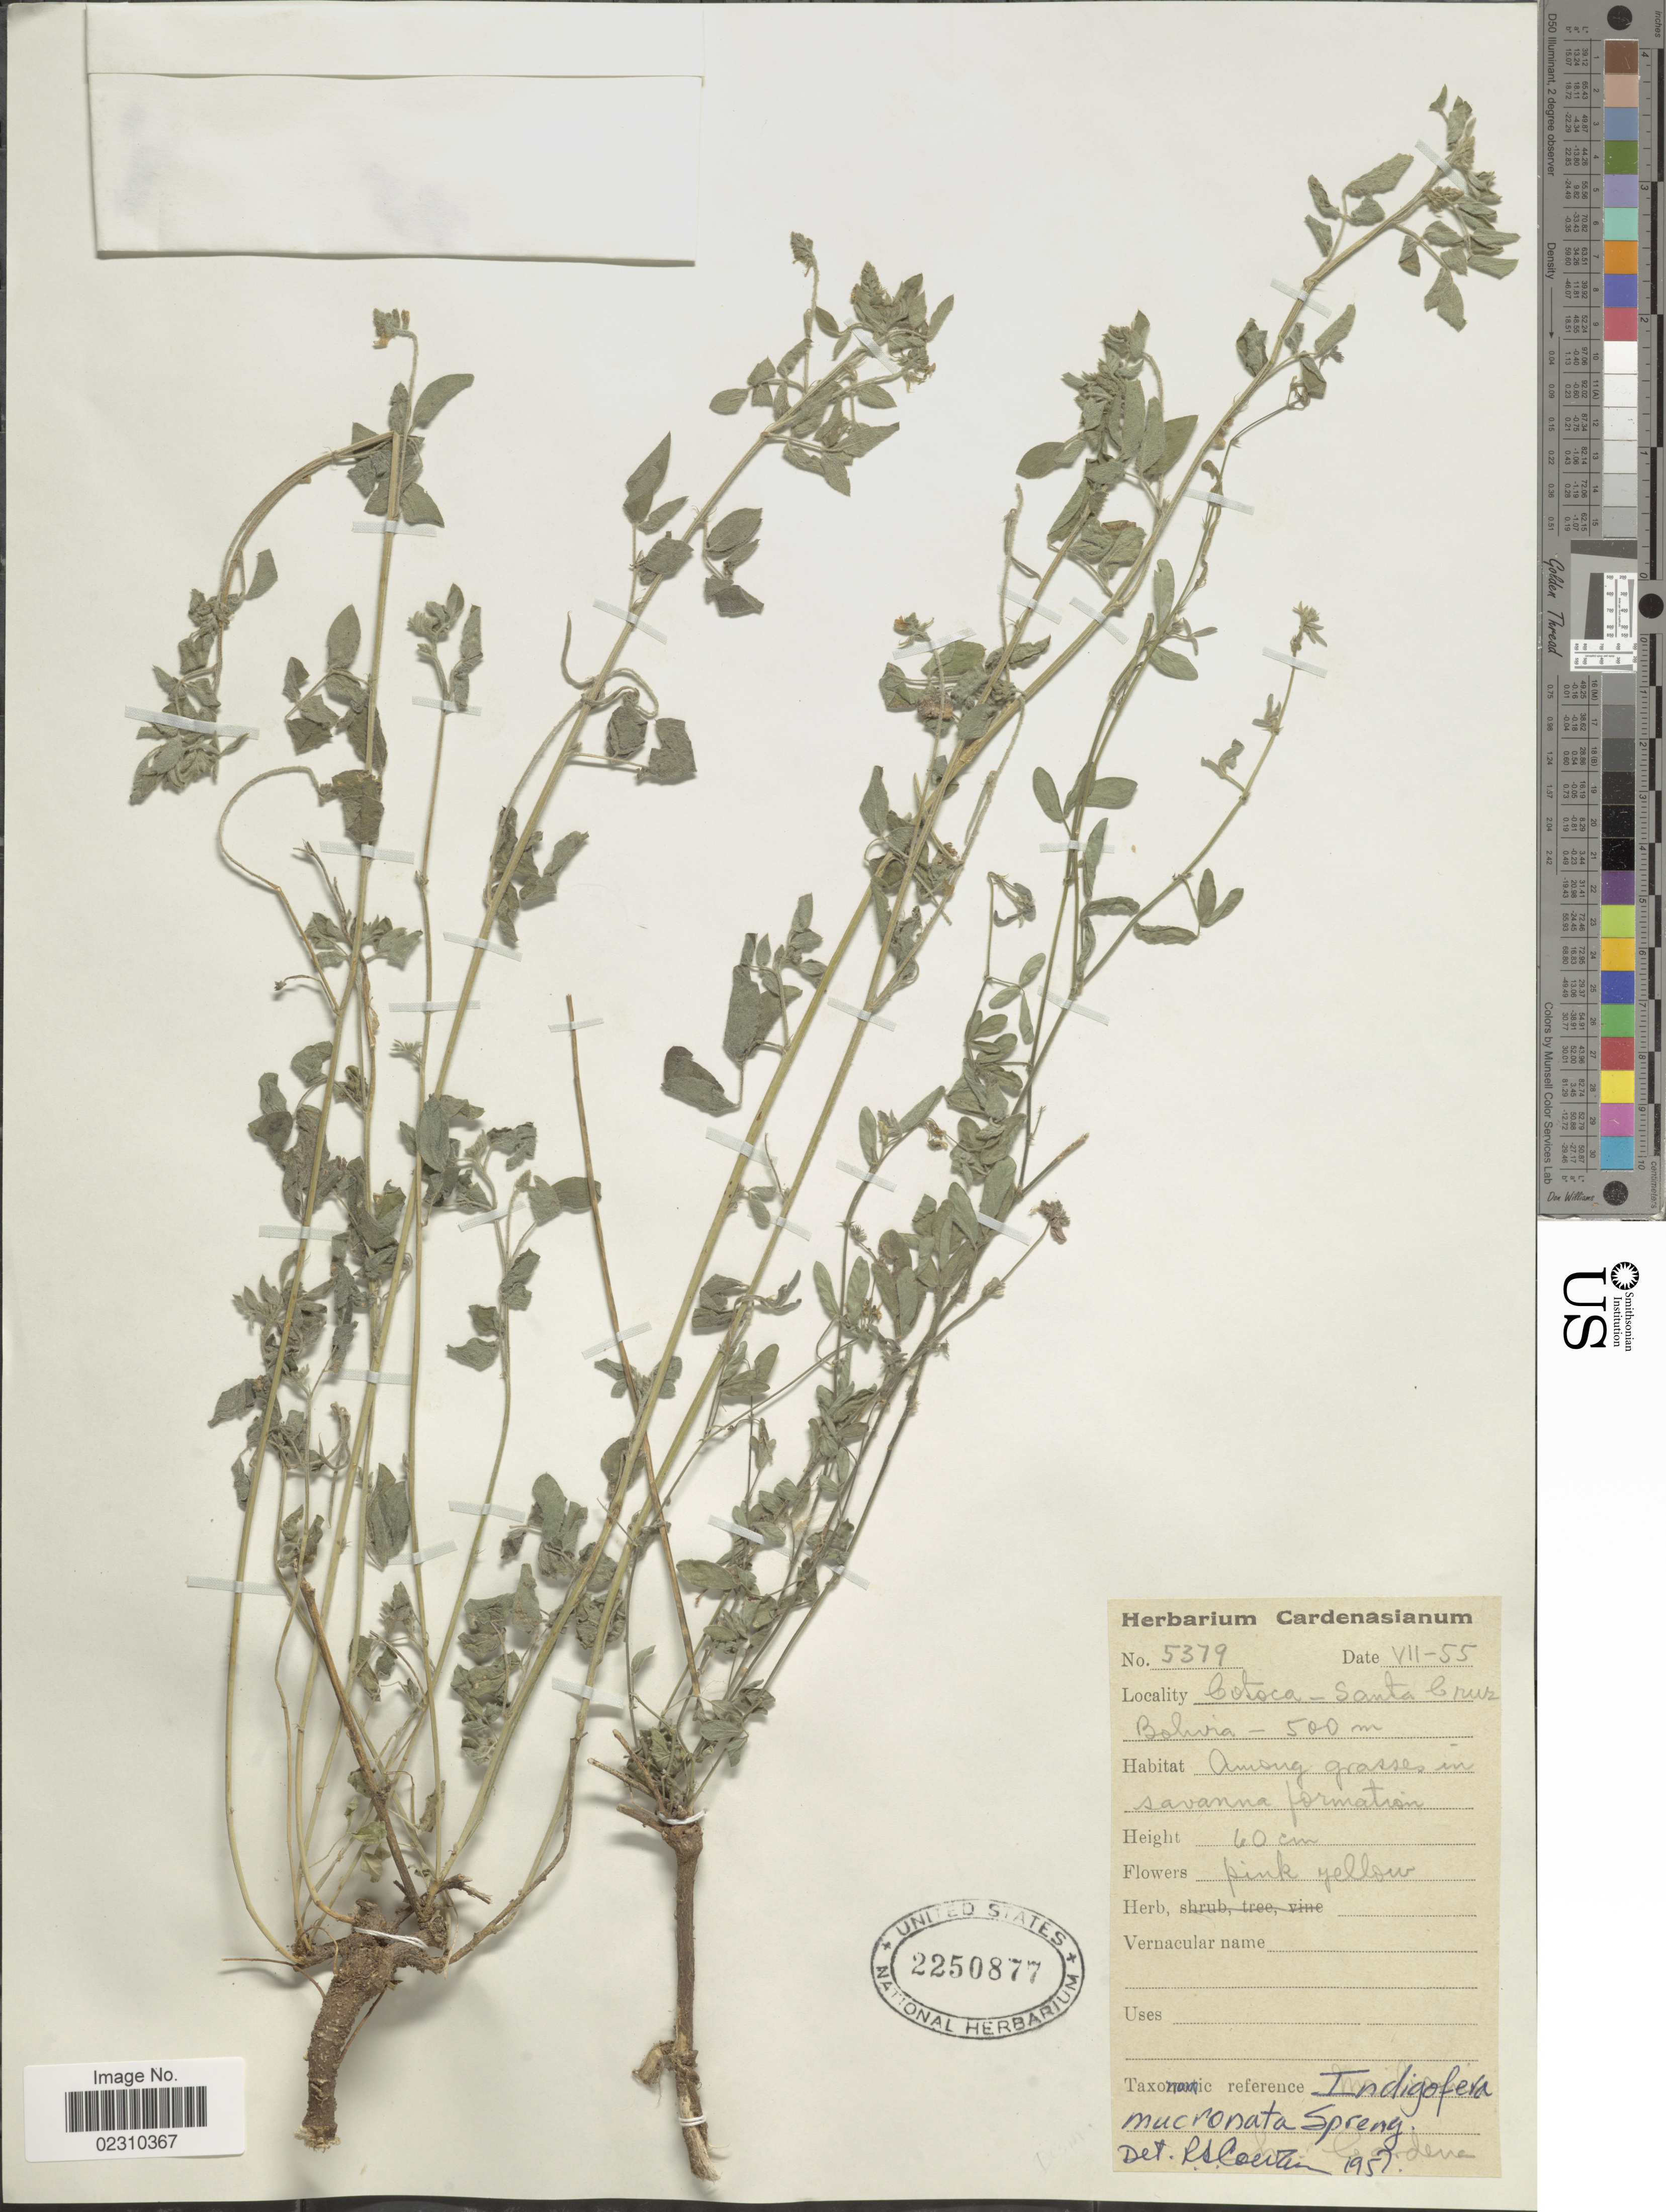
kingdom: Plantae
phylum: Tracheophyta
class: Magnoliopsida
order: Fabales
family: Fabaceae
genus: Indigofera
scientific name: Indigofera mucronata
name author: Lam.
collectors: Herbarium Cardenasianum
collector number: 5379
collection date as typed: Transcribed d/m/y: /7/55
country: Bolivia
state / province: Santa Cruz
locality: Cotoca - Santa Cruz, Bolivia.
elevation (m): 500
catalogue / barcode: US 2250877